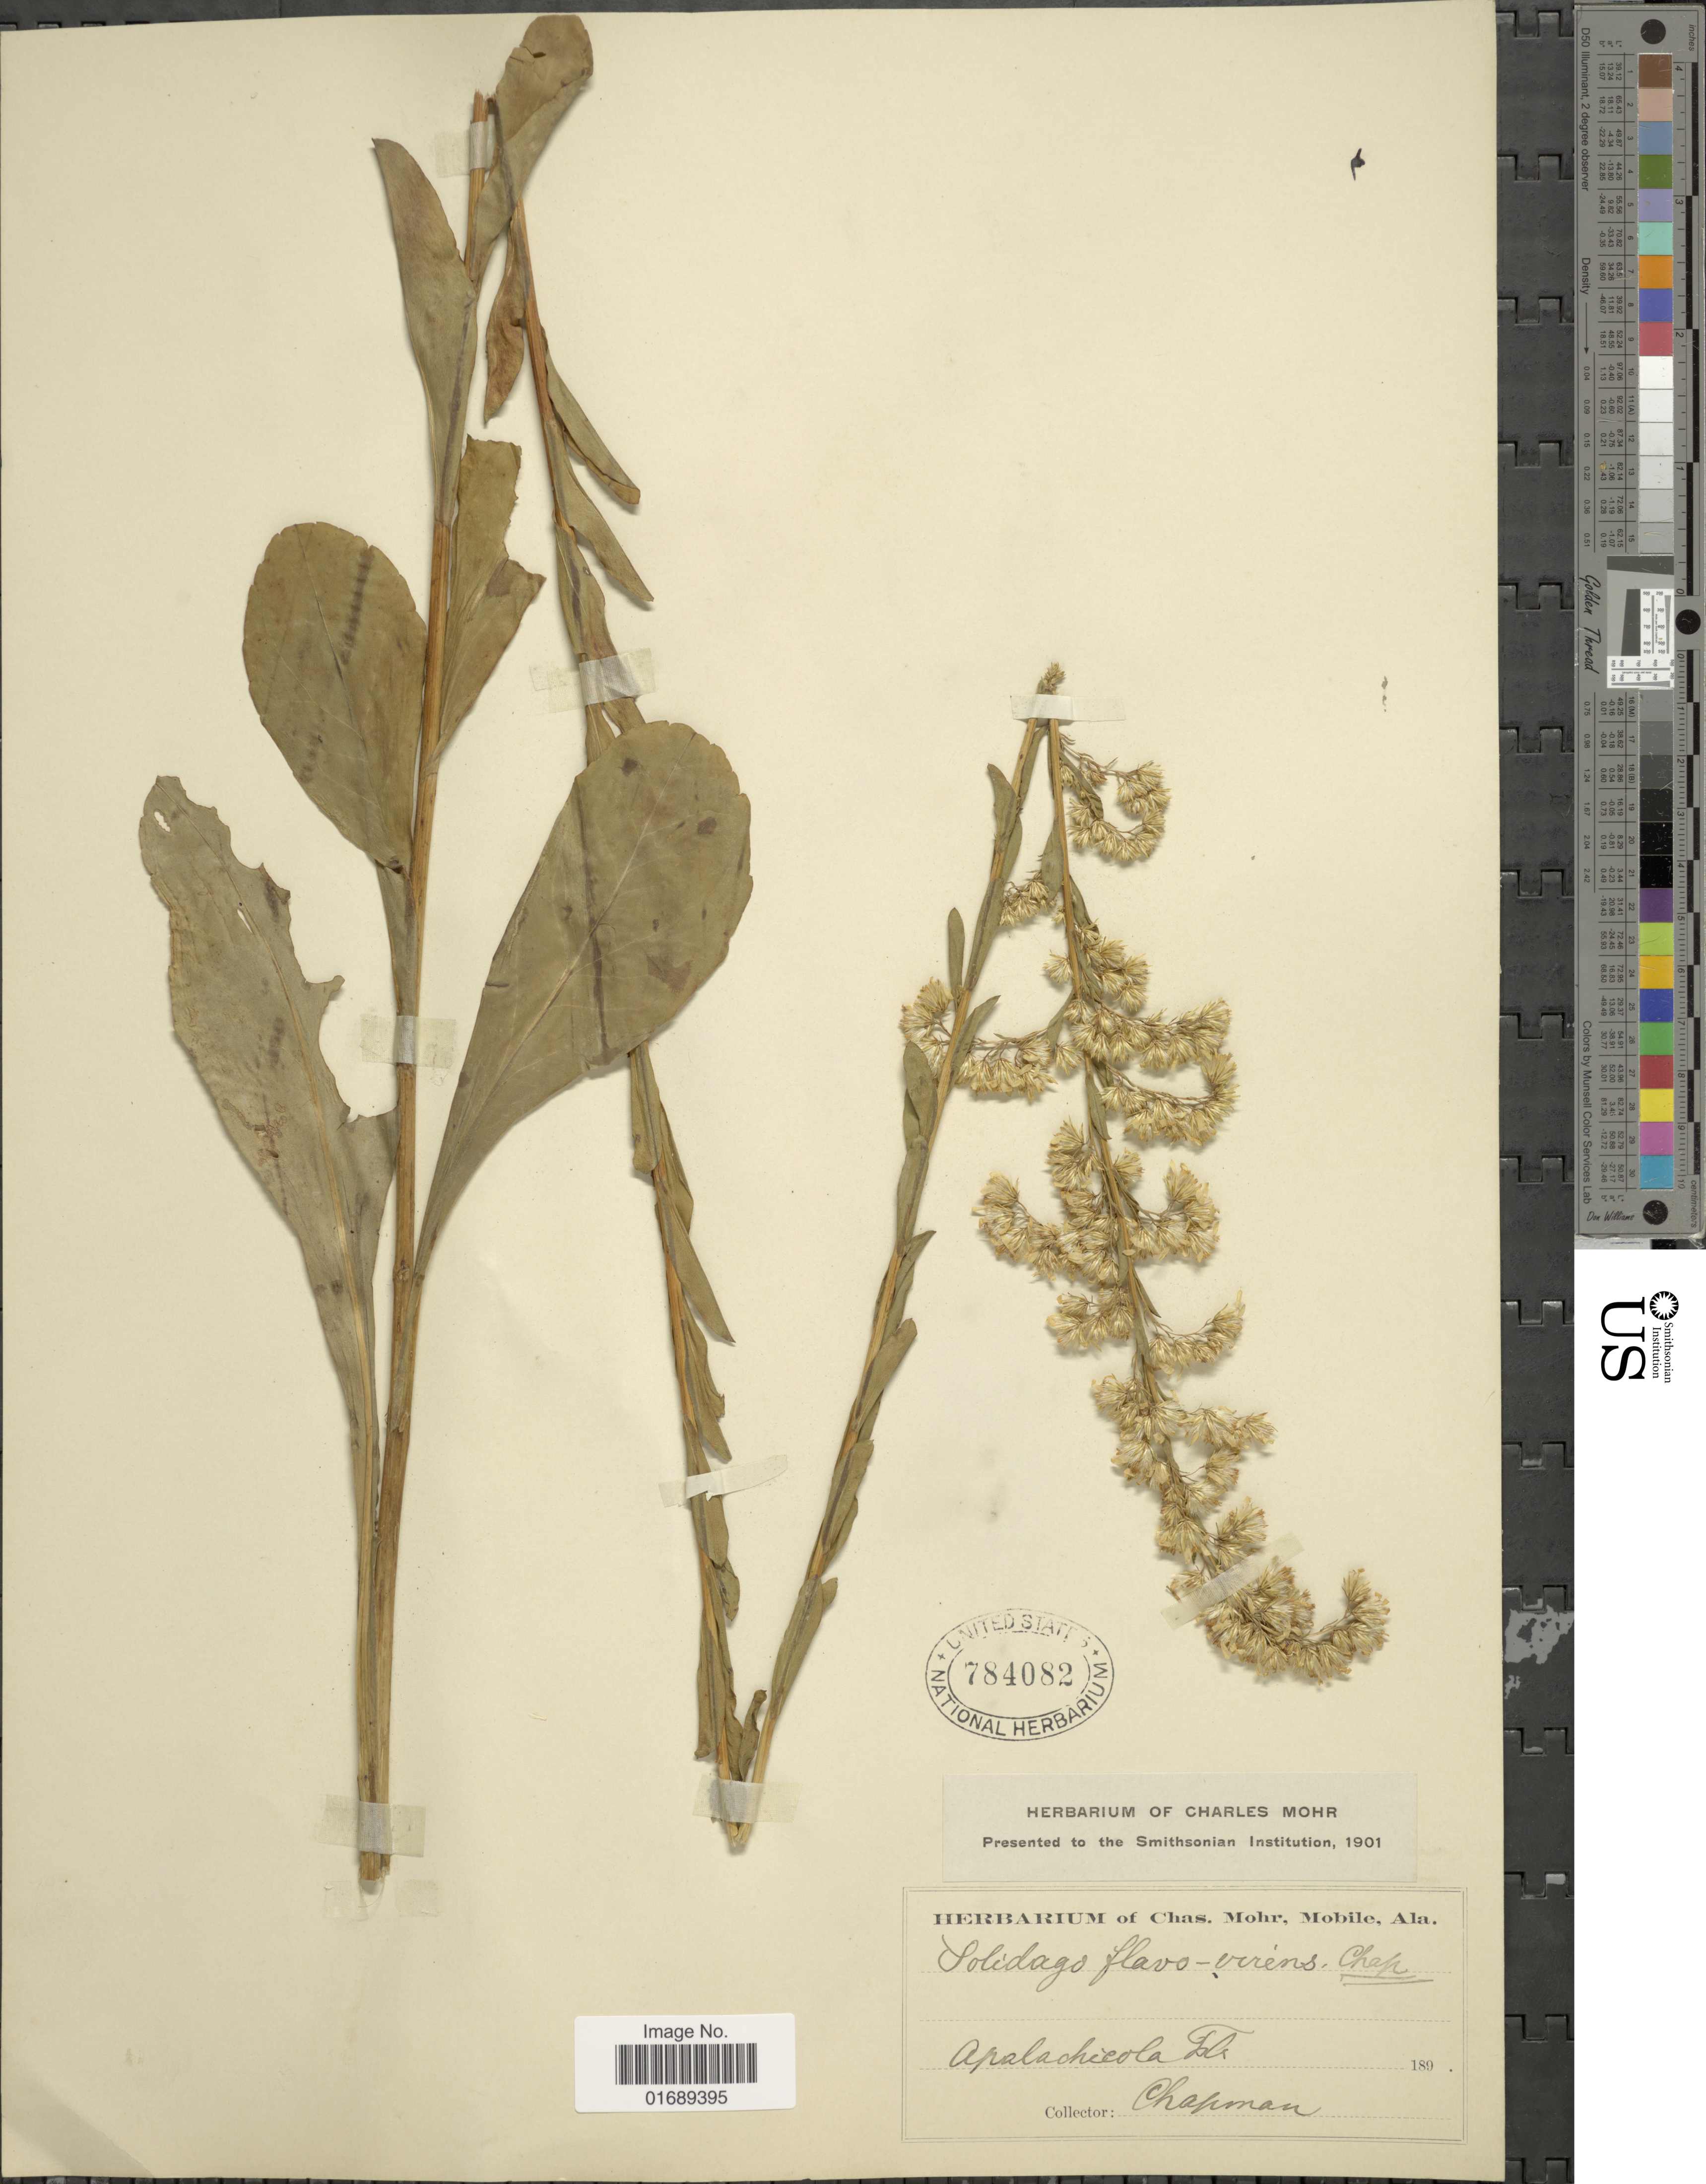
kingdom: Plantae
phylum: Tracheophyta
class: Magnoliopsida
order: Asterales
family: Asteraceae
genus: Solidago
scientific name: Solidago patula var. strictula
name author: Torr. & A. Gray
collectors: A. Chapman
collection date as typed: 189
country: United States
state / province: Florida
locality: Apalachicola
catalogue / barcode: US 784082